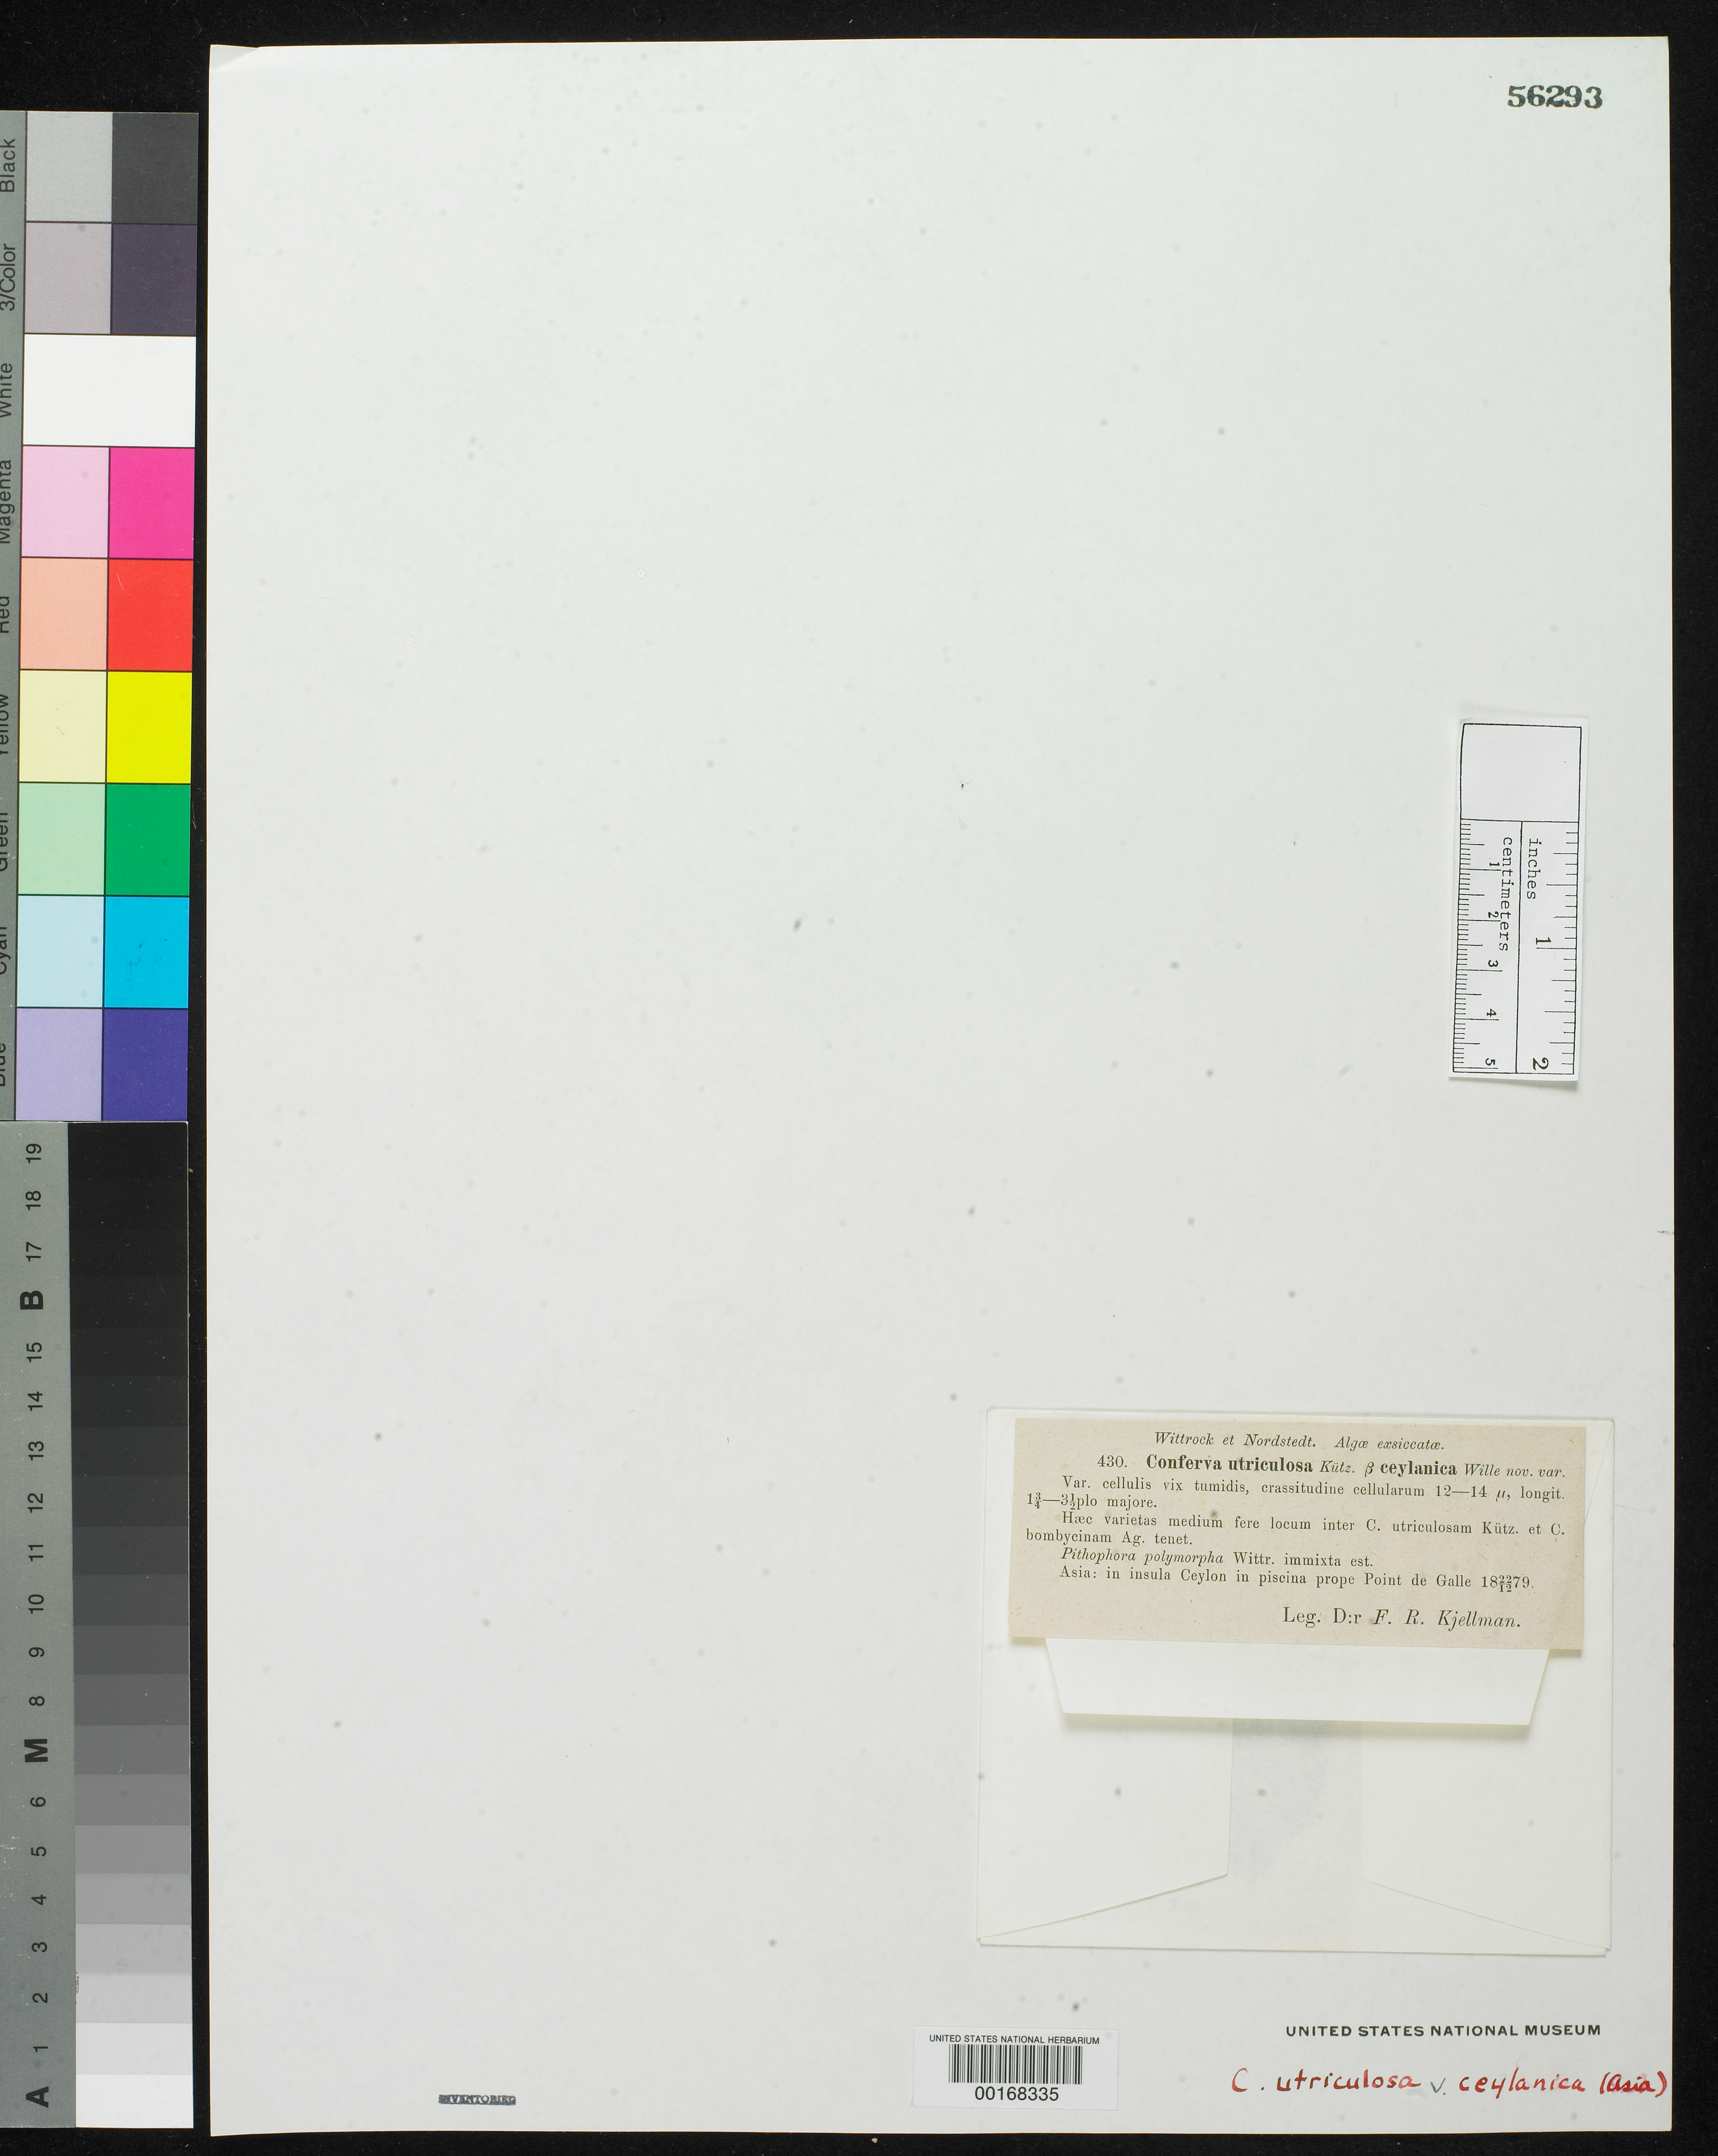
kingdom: Plantae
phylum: Chlorophyta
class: Ulvophyceae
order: Cladophorales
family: Cladophoraceae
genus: Conferva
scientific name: Conferva utriculosa var. ceylanica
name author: N.Wille in Wittr. & Nordstedt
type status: Isotype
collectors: F. R. Kjellman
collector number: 430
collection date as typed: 22 Dec 1879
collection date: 1879-12-22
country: Sri Lanka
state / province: Southern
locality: Near Galle (Point de Galle).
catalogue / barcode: US 56293